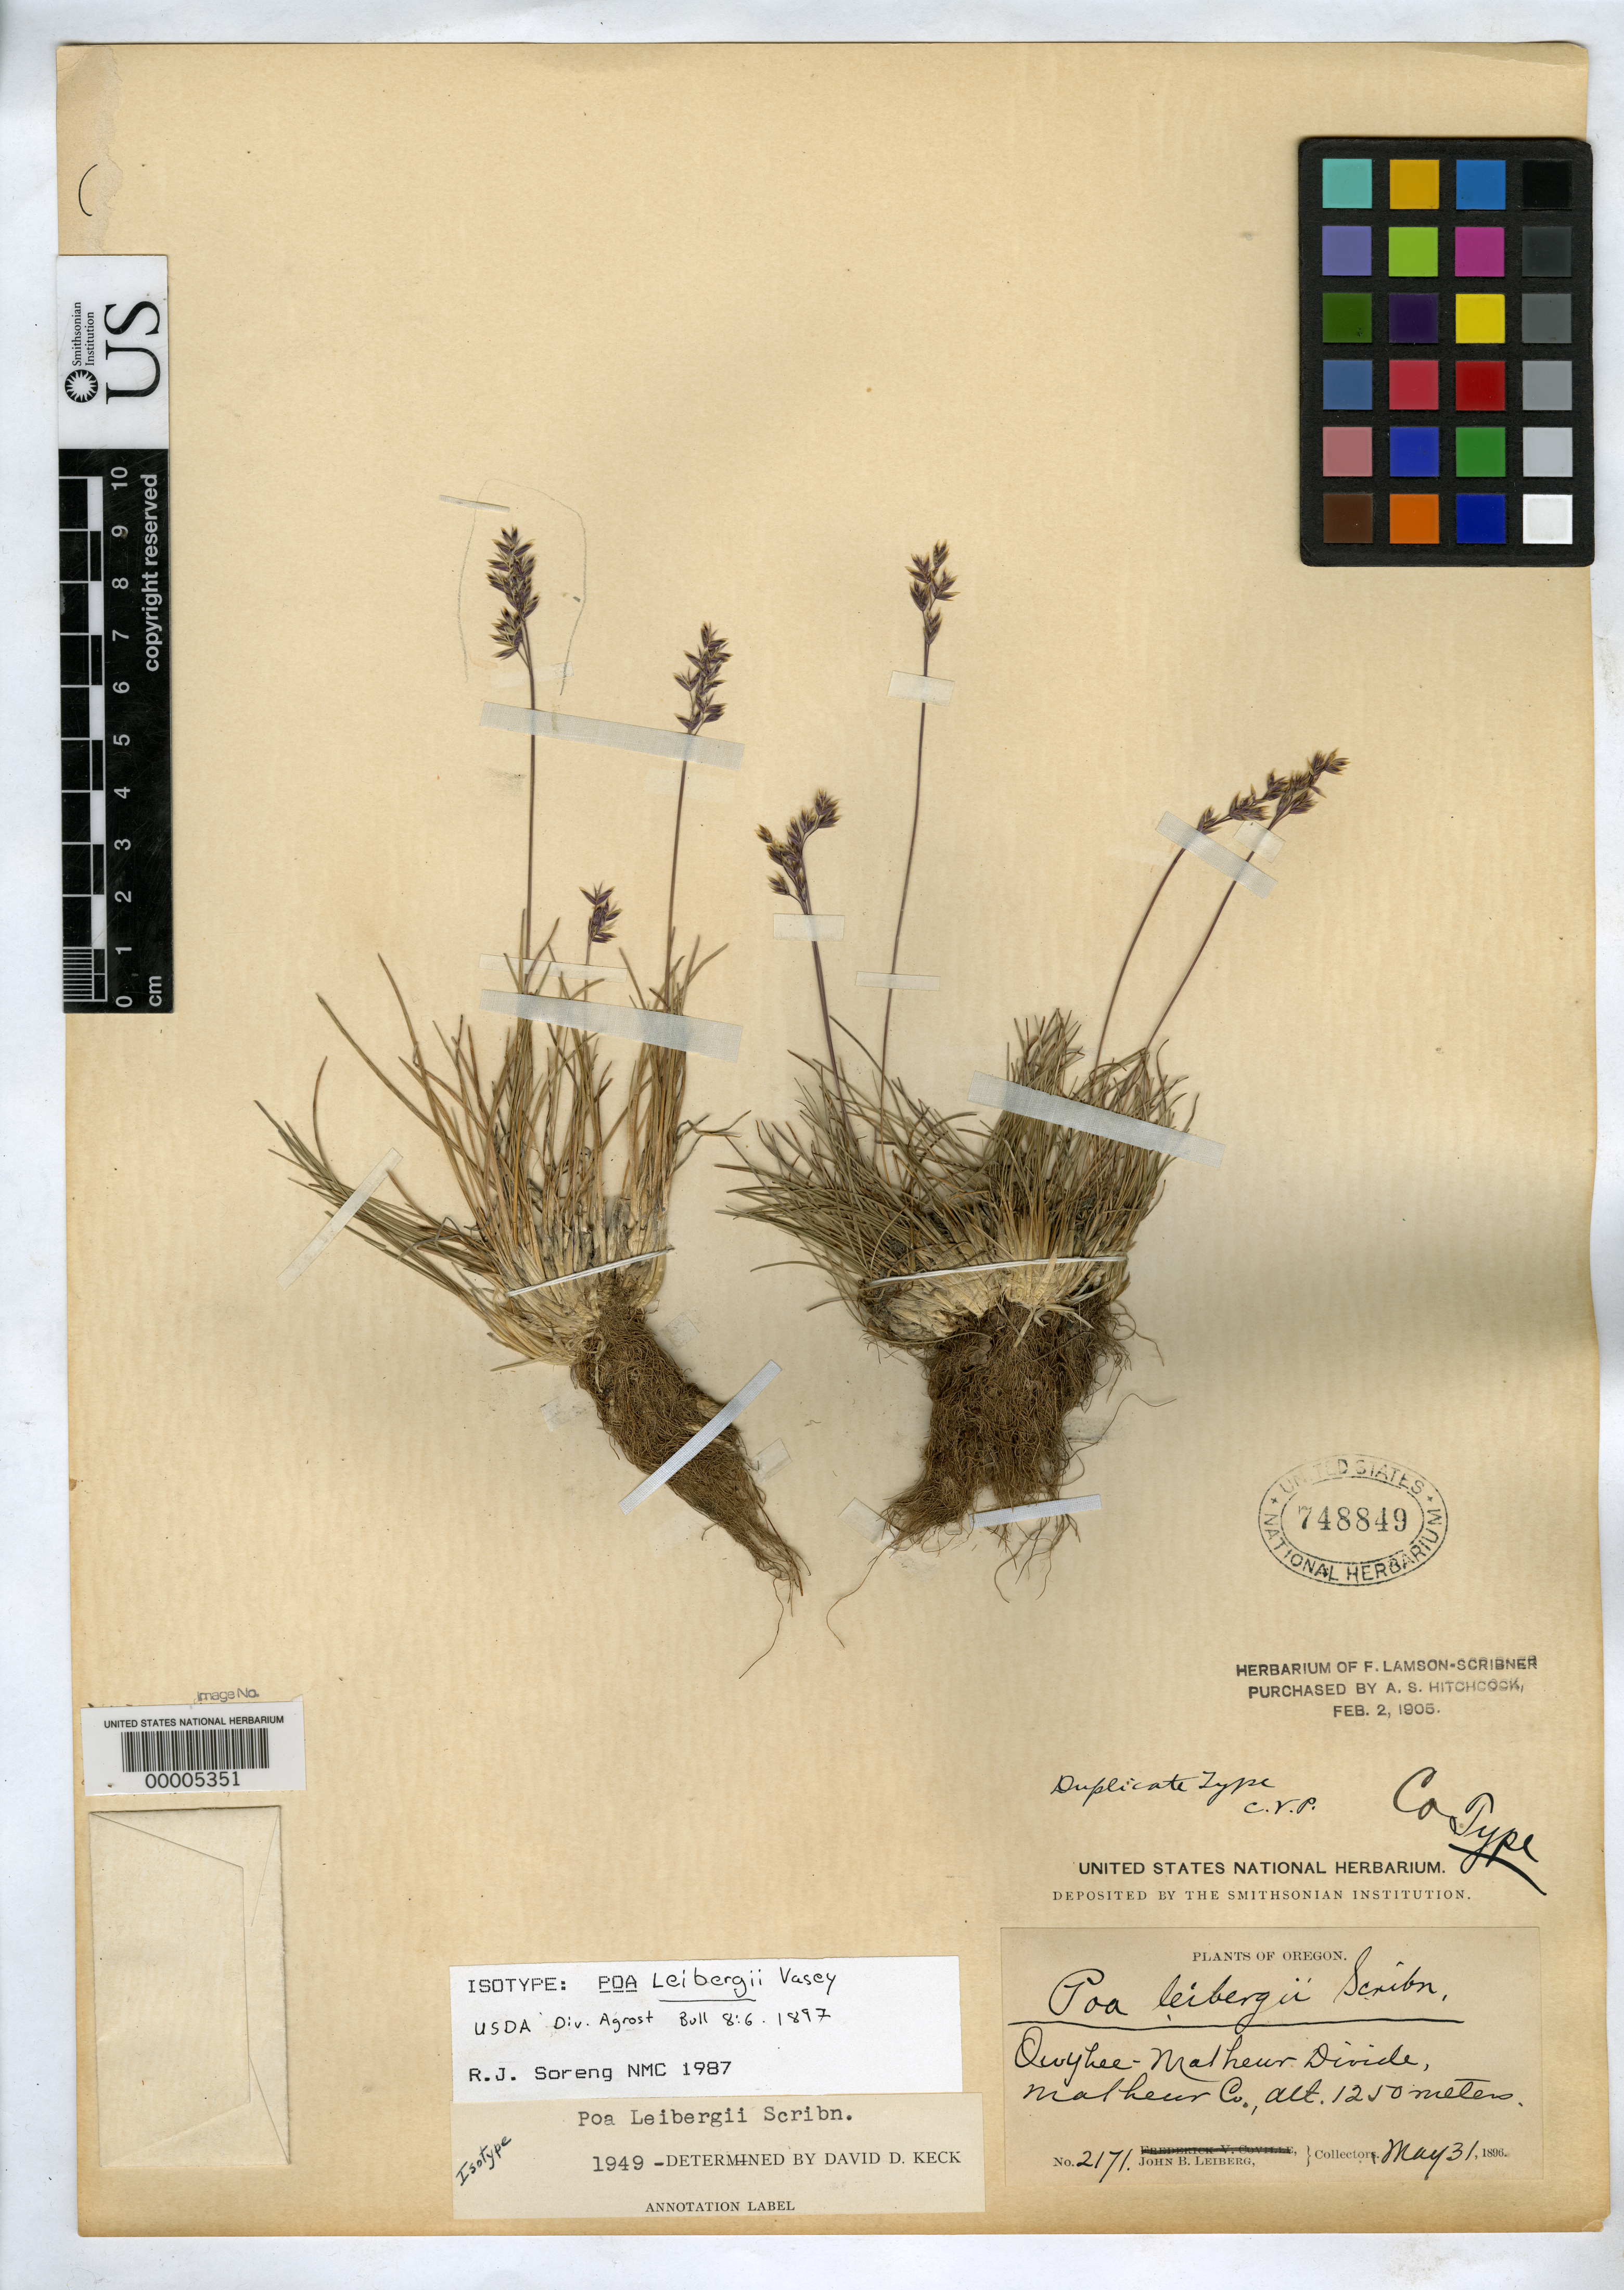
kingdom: Plantae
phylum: Tracheophyta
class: Liliopsida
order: Poales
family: Poaceae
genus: Poa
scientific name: Poa leibergii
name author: Scribn.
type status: Isotype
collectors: J. Leiberg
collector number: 2171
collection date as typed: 31 May 1896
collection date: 1896-05-31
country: United States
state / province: Oregon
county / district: Malheur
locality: Malheur Divide, Owyhee.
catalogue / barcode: US 748849